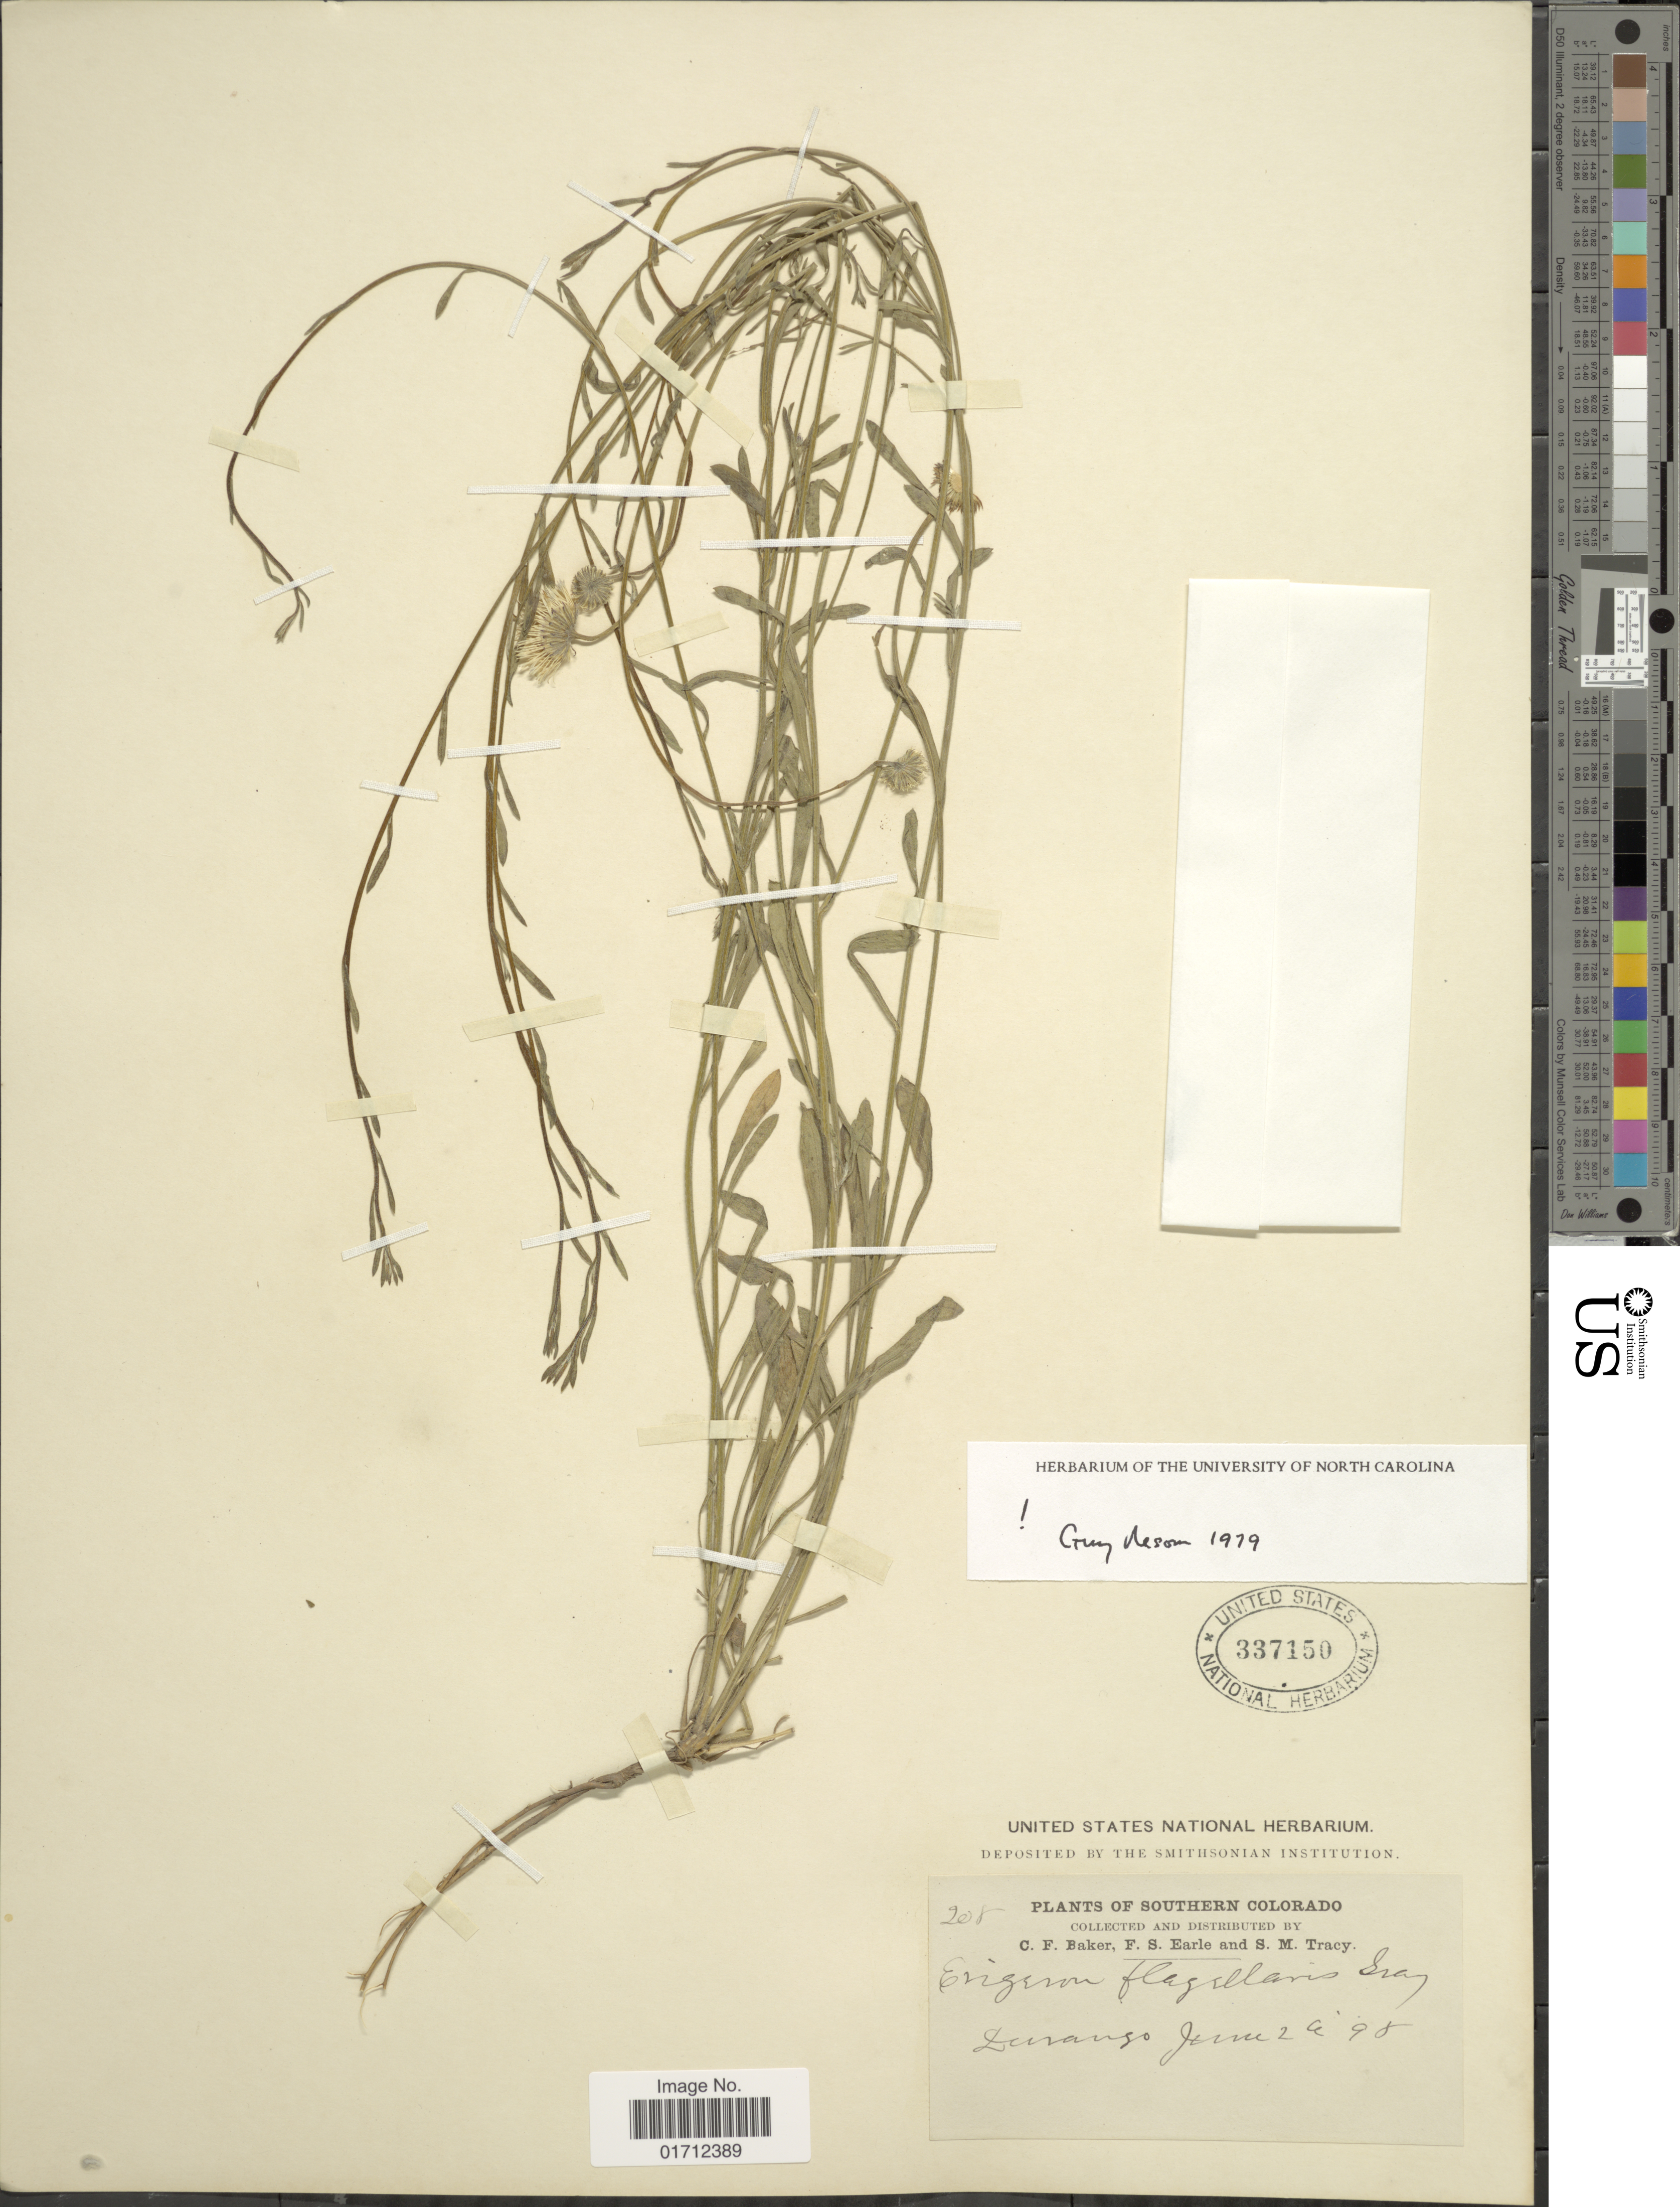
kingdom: Plantae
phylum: Tracheophyta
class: Magnoliopsida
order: Asterales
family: Asteraceae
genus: Erigeron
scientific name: Erigeron flagellaris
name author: A. Gray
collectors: C. F. Baker, F. S. Earle & S. Stracy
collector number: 208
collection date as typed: Transcribed d/m/y: 24/6/98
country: United States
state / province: Colorado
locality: Southern Colorado, Durango.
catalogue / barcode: US 337150